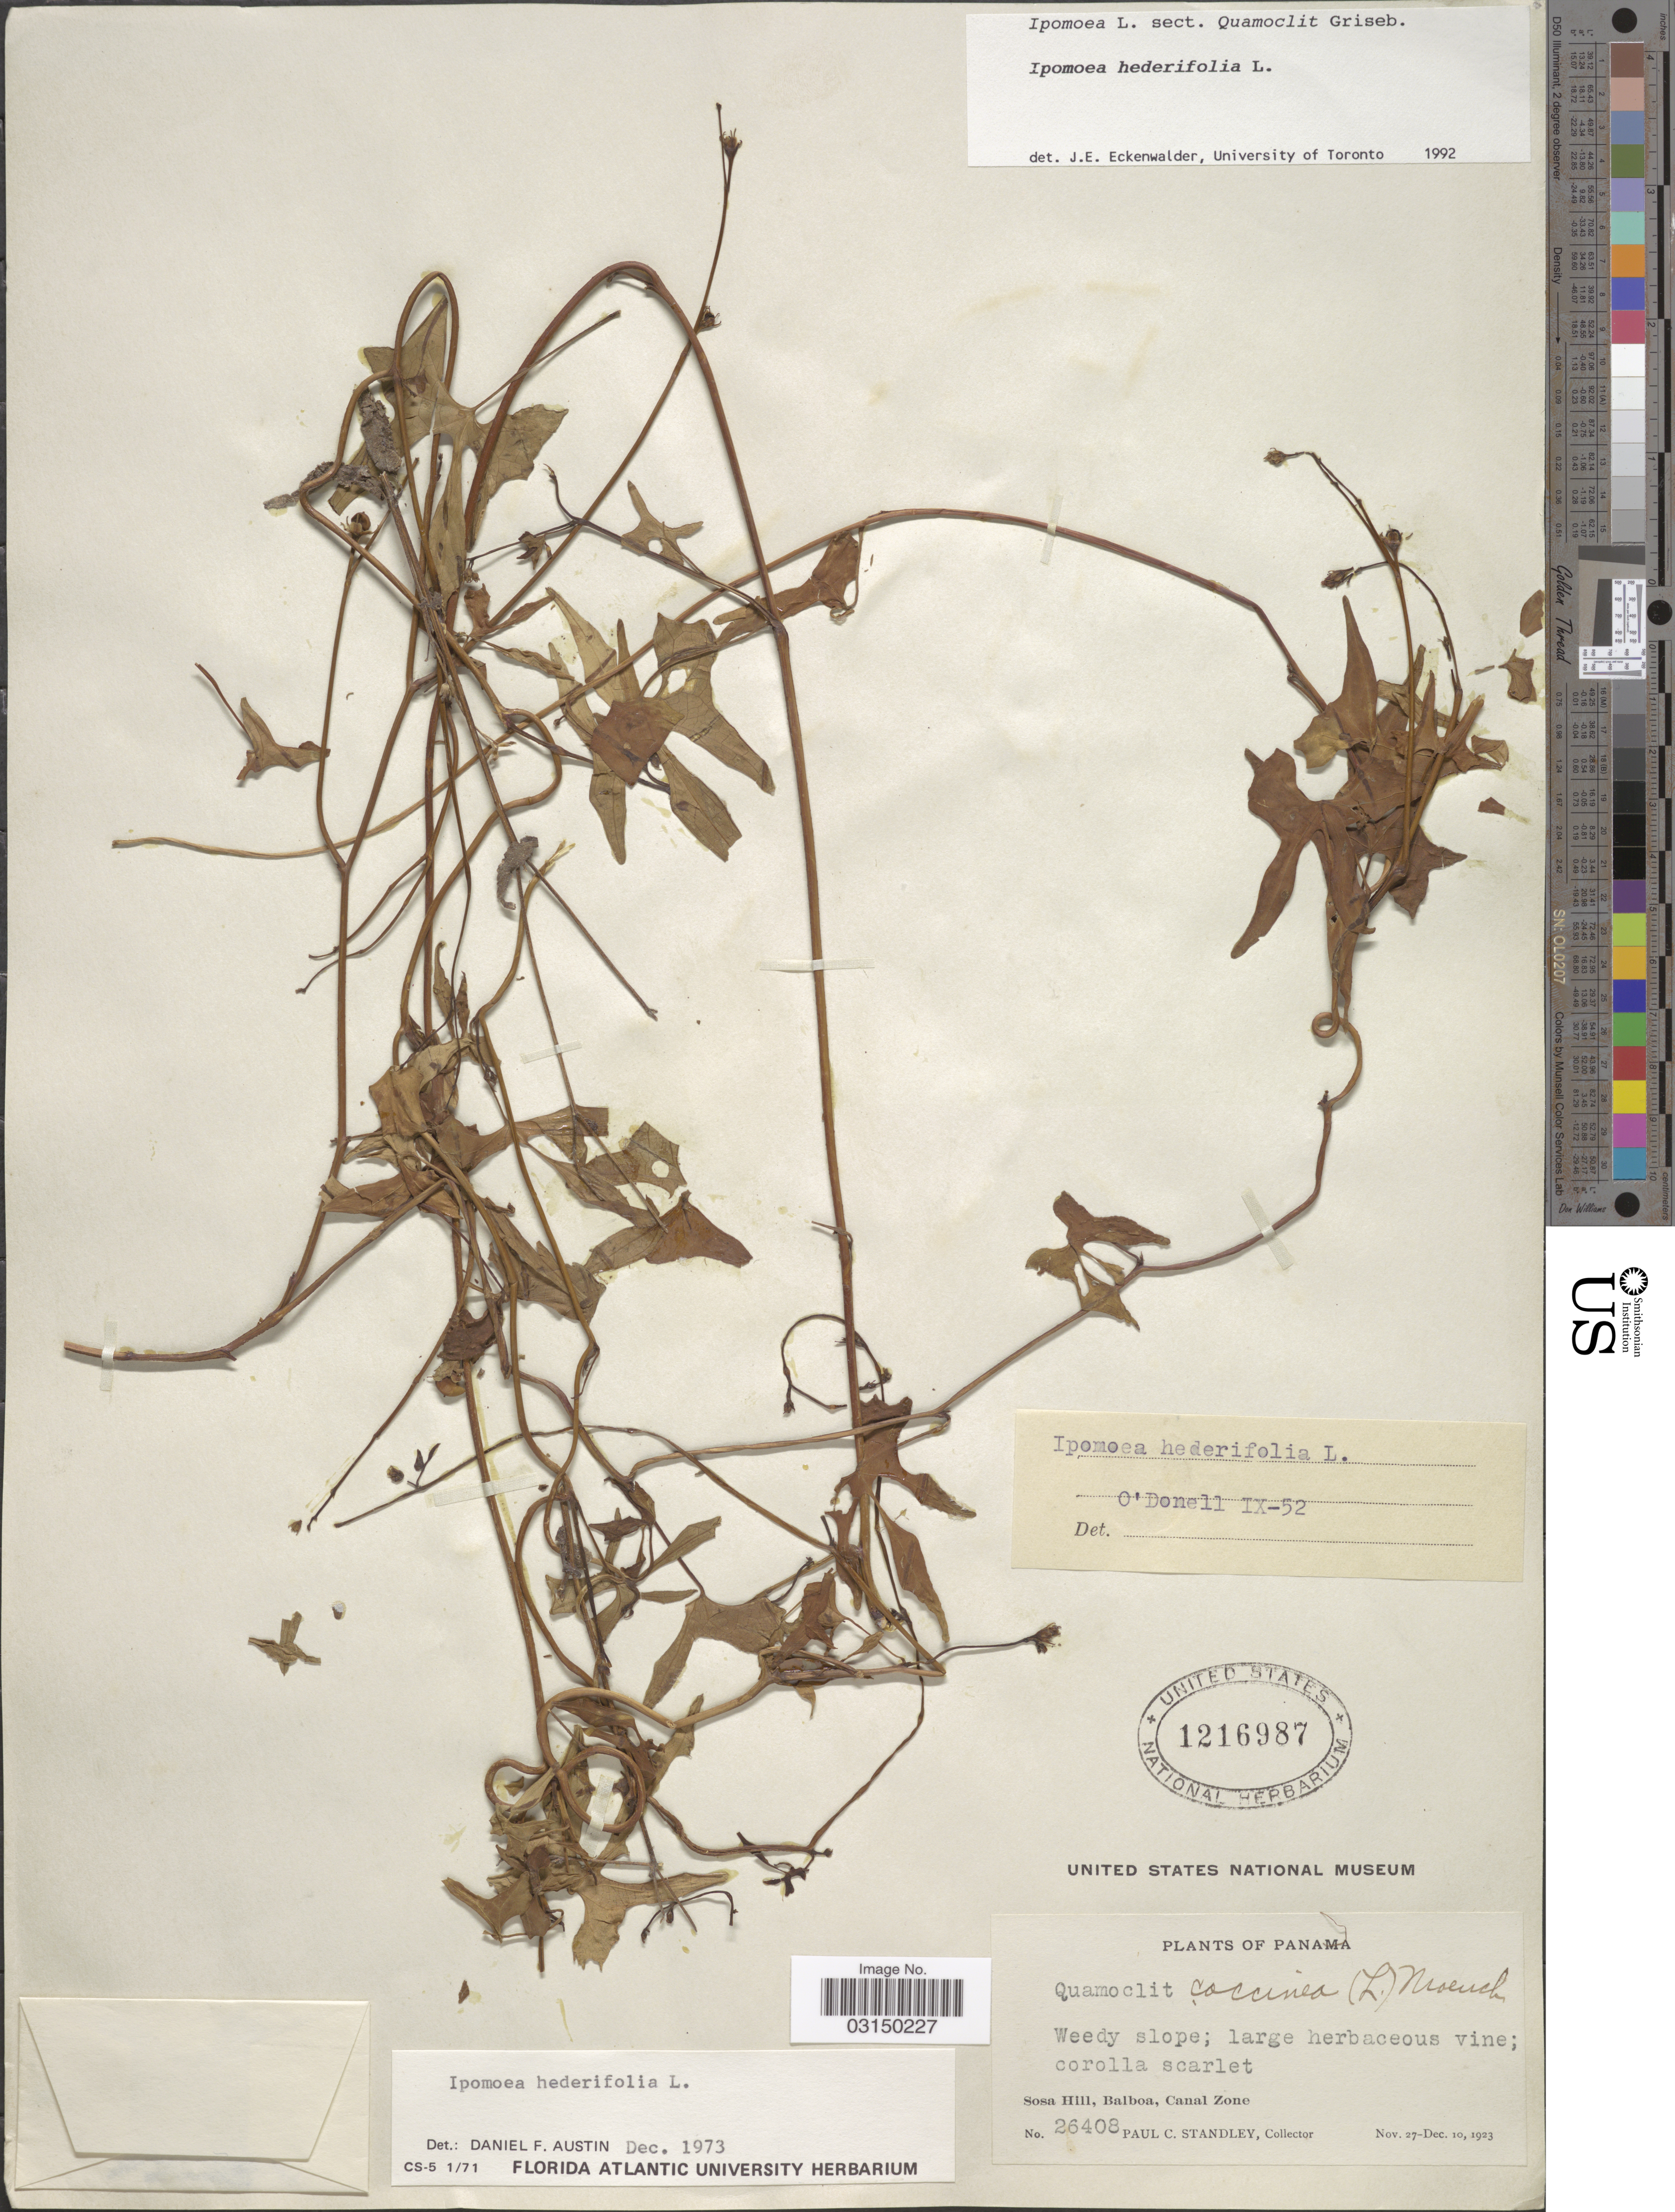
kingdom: Plantae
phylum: Tracheophyta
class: Magnoliopsida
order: Solanales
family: Convolvulaceae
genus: Ipomoea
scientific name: Ipomoea hederifolia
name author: L.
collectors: P. C. Standley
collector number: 26408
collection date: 1923-11-27/1923-12-10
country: Panama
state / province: Colón / Panamá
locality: Sosa Hill, Balboa, Canal Zone.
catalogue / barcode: US 1216987